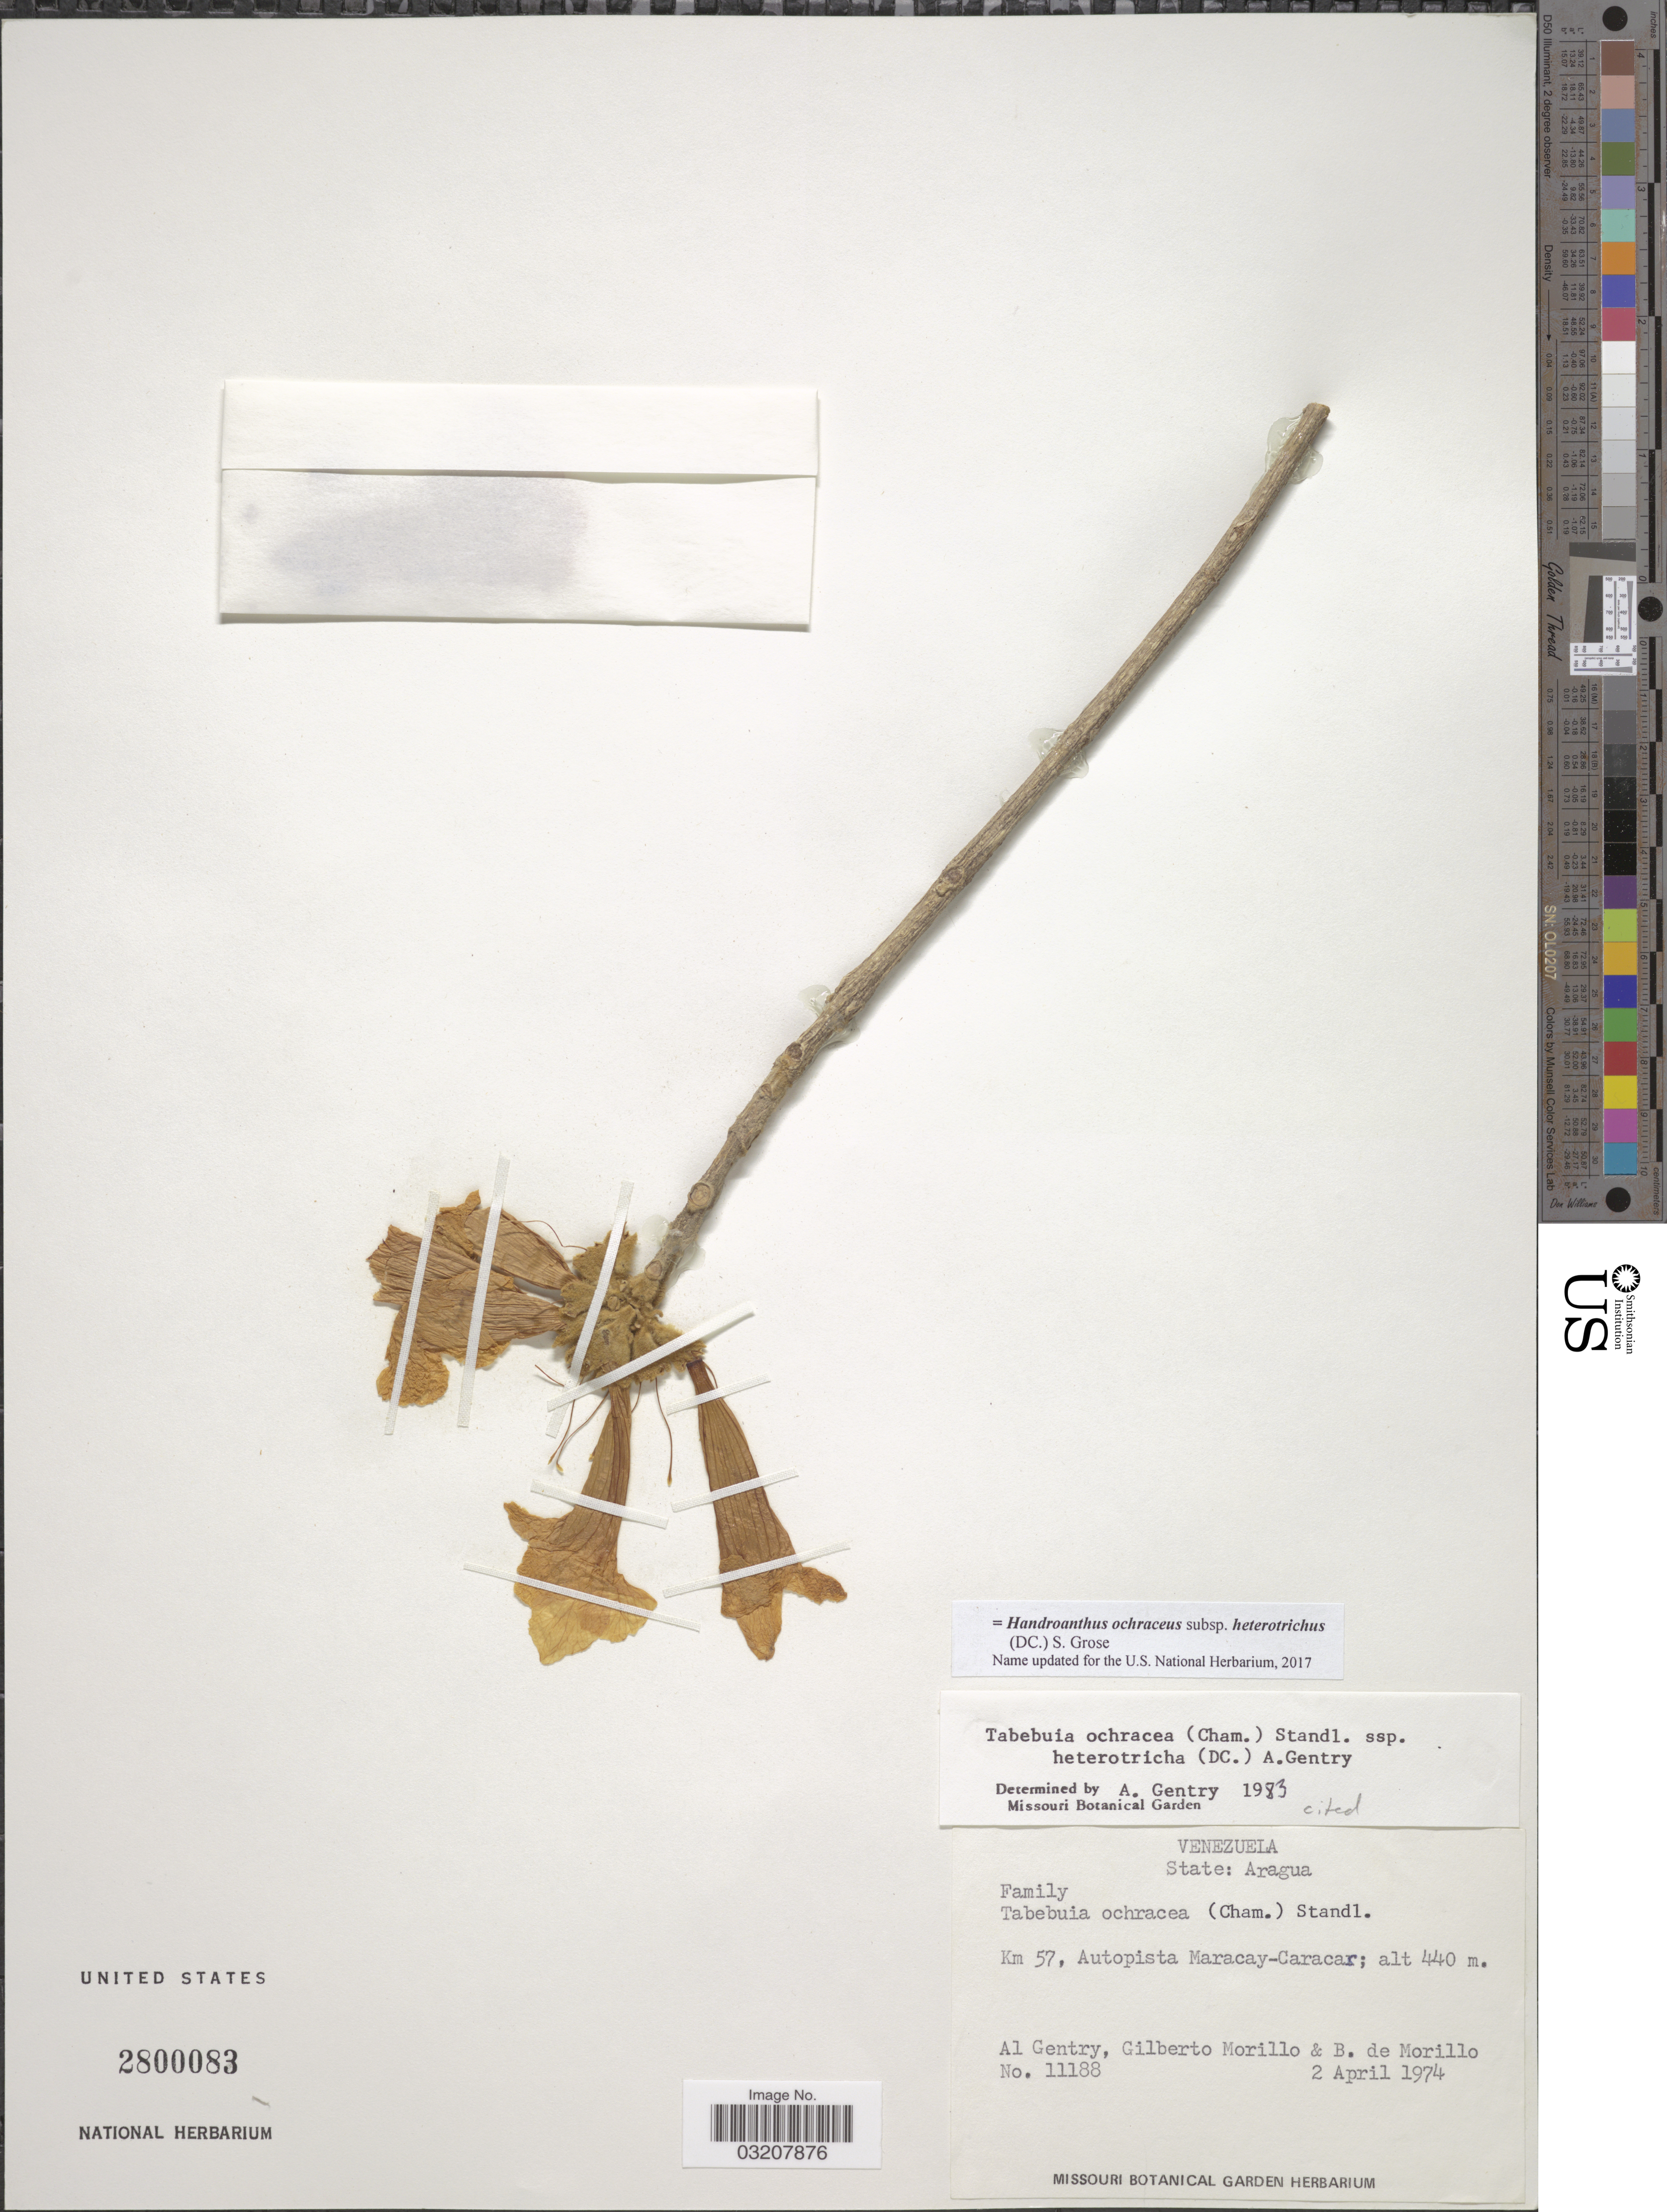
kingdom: Plantae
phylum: Tracheophyta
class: Magnoliopsida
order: Lamiales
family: Bignoniaceae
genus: Handroanthus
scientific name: Handroanthus ochraceus subsp. heterotrichus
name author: (DC.) S.O. Grose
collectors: A. H. Gentry, G. N. Morillo & B. Morillo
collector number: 11188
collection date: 1974-04-02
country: Venezuela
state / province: Aragua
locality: Km 57, Autopista Maracay-Caracar.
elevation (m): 440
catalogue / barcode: US 2800083